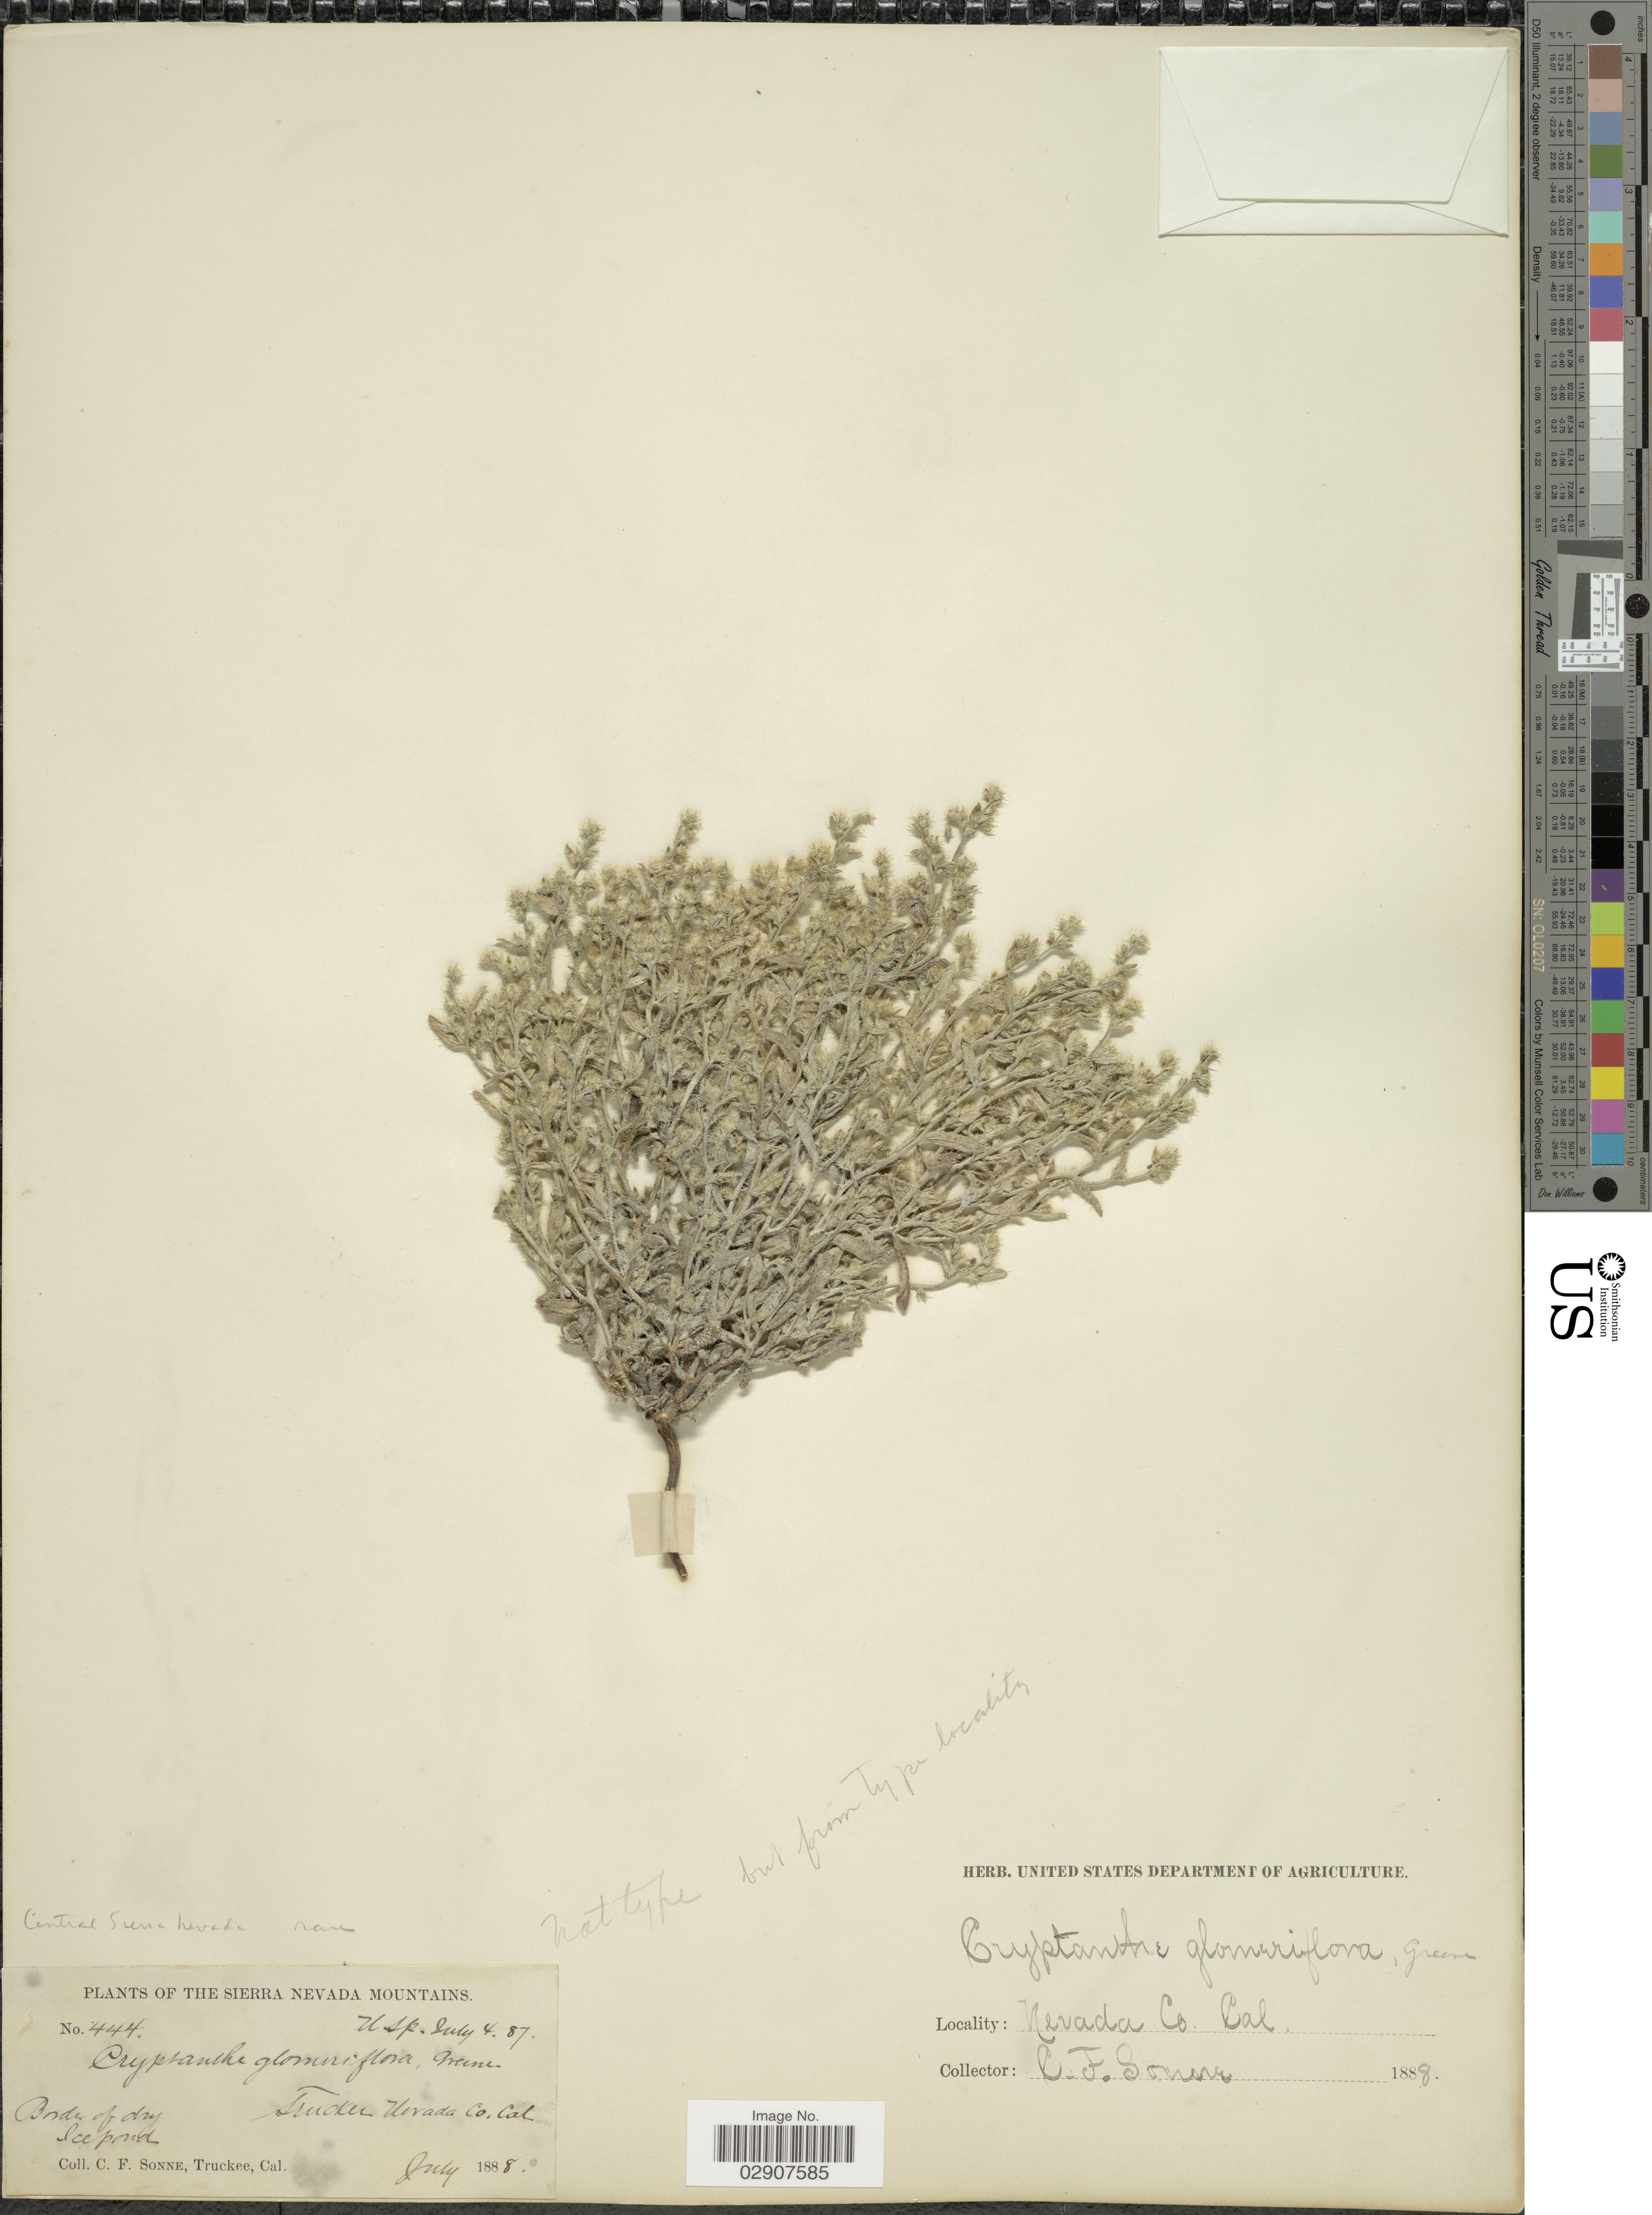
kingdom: Plantae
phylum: Tracheophyta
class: Magnoliopsida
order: Boraginales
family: Boraginaceae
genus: Cryptantha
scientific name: Cryptantha glomeriflora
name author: S.W. Greene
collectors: C. Sonne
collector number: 444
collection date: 1888-07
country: United States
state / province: California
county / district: Nevada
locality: The Sierra Nevada Mountains, Truckee Nevada Co.